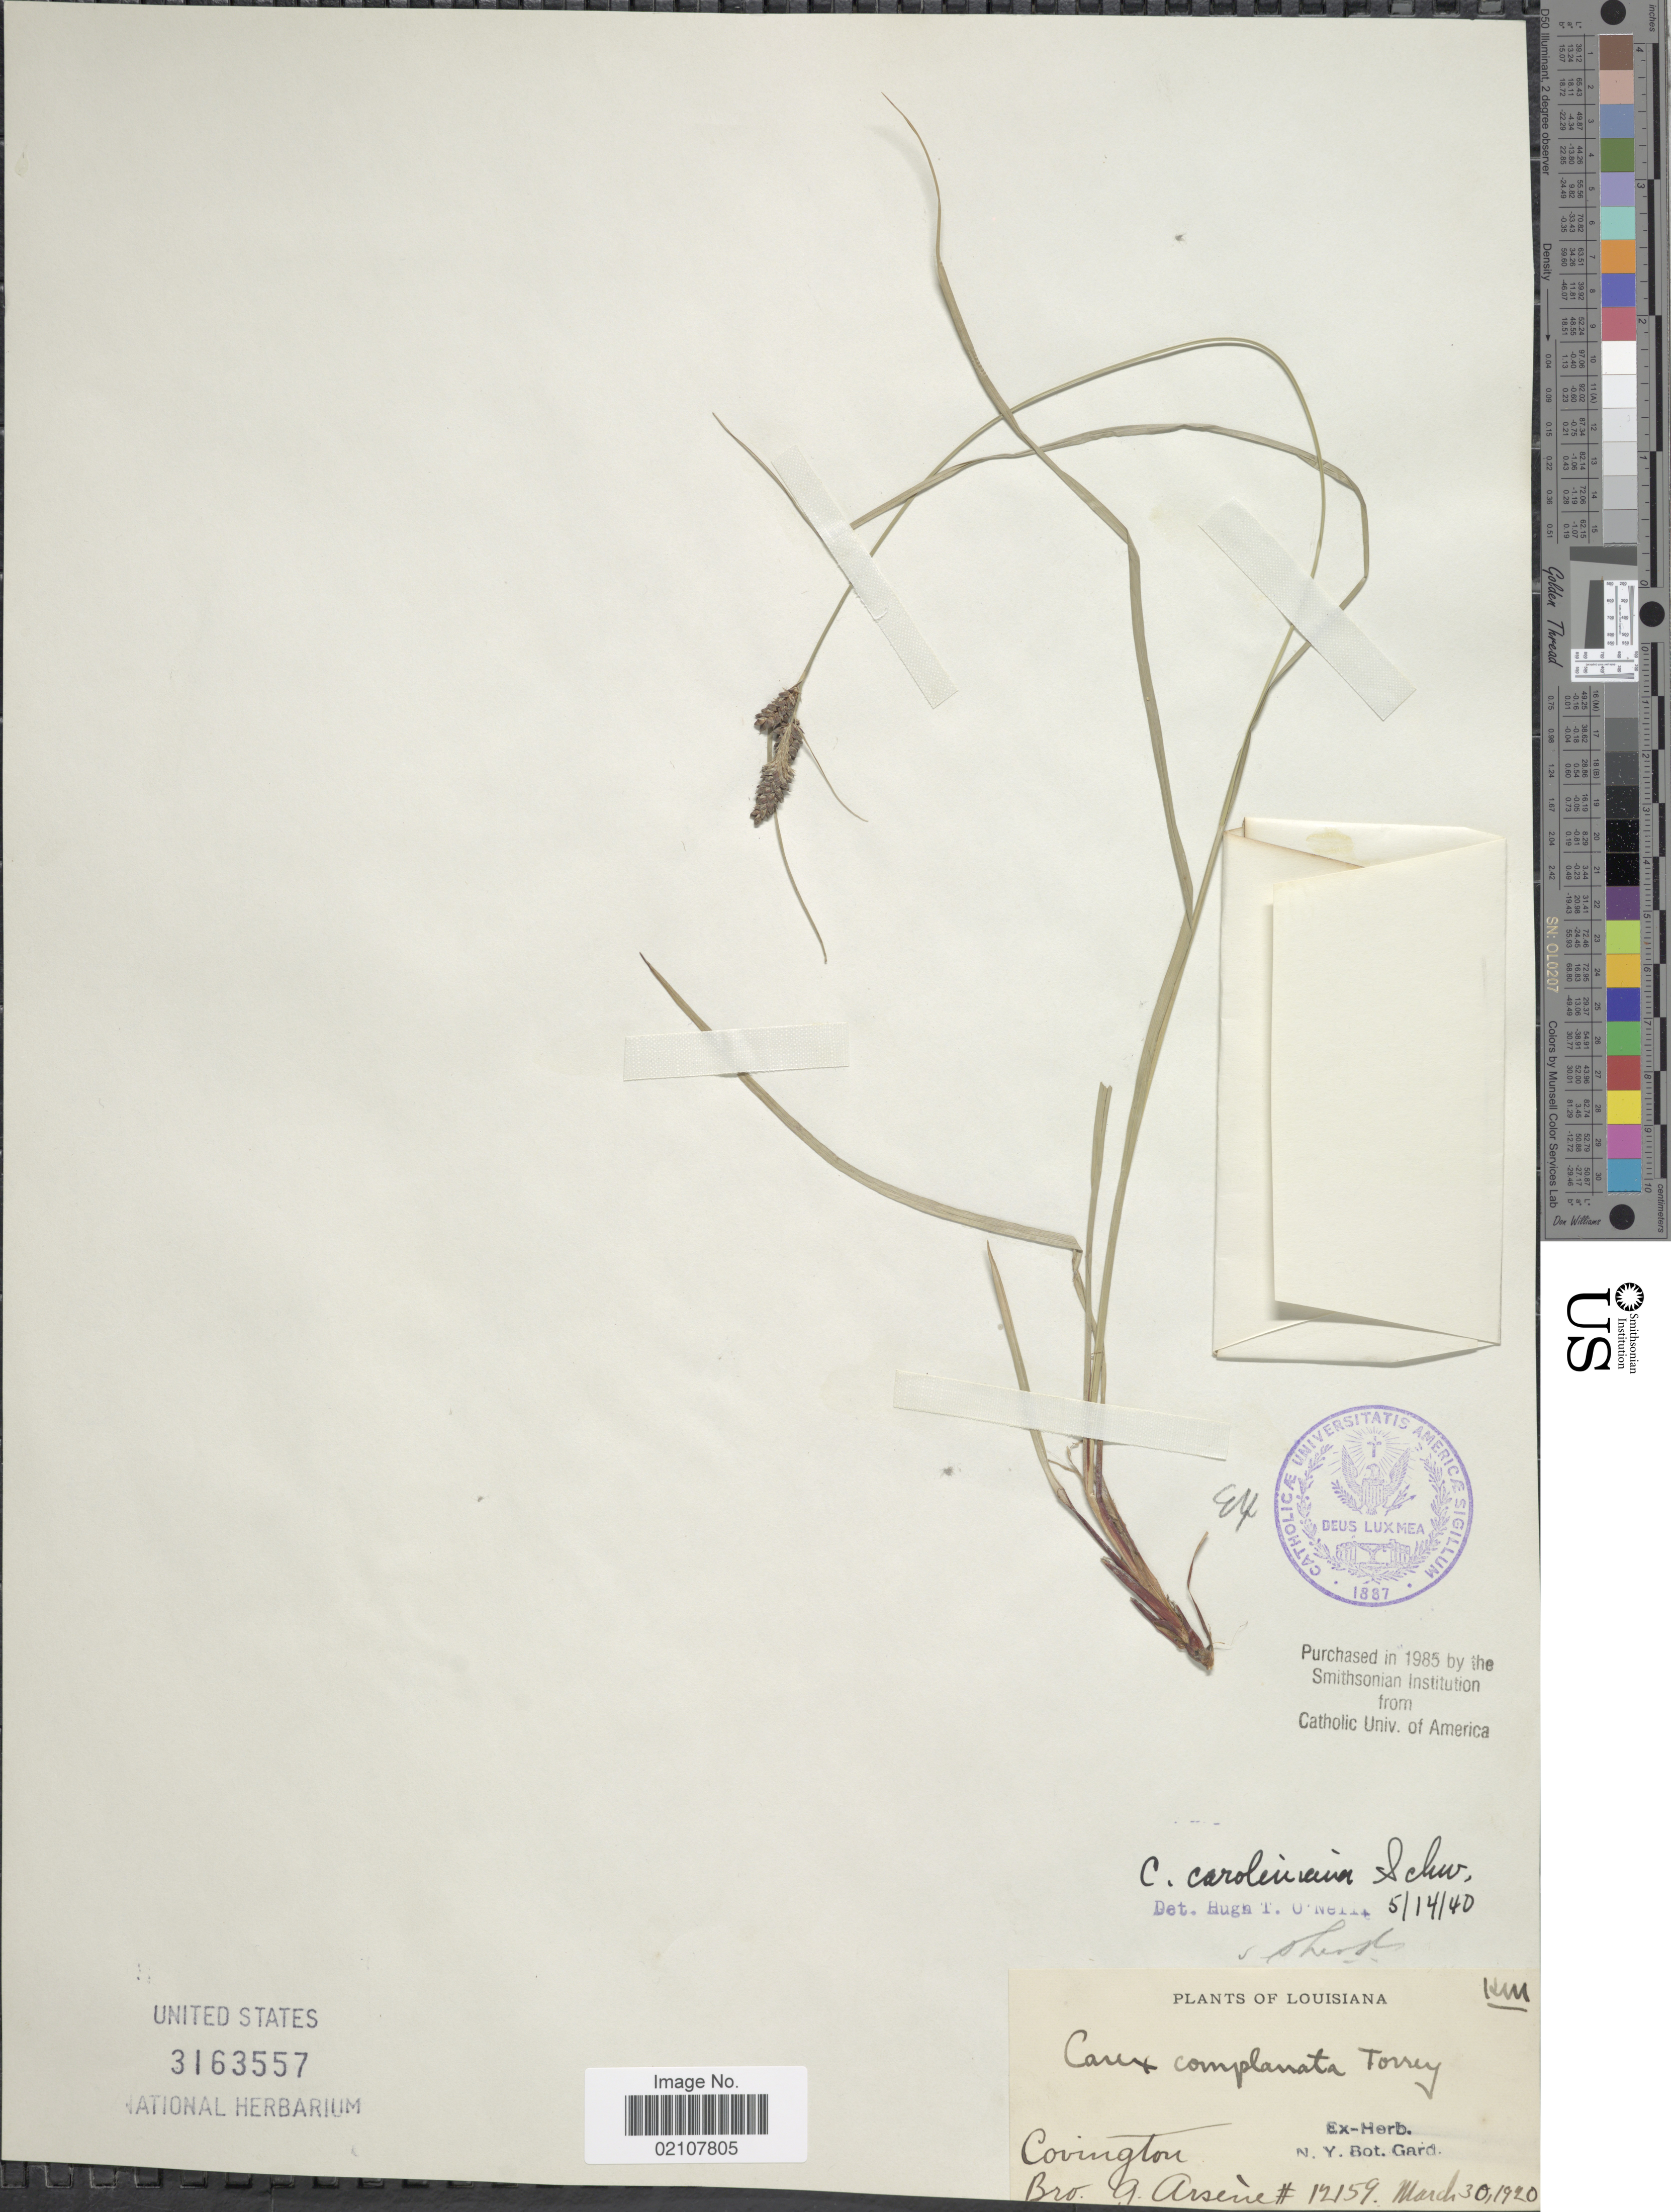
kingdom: Plantae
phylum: Tracheophyta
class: Liliopsida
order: Poales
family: Cyperaceae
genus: Carex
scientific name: Carex caroliniana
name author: Schwein.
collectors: Bro. G. Arsène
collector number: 12159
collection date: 1920-03-30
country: United States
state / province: Louisiana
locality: Covington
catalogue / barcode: US 3163557